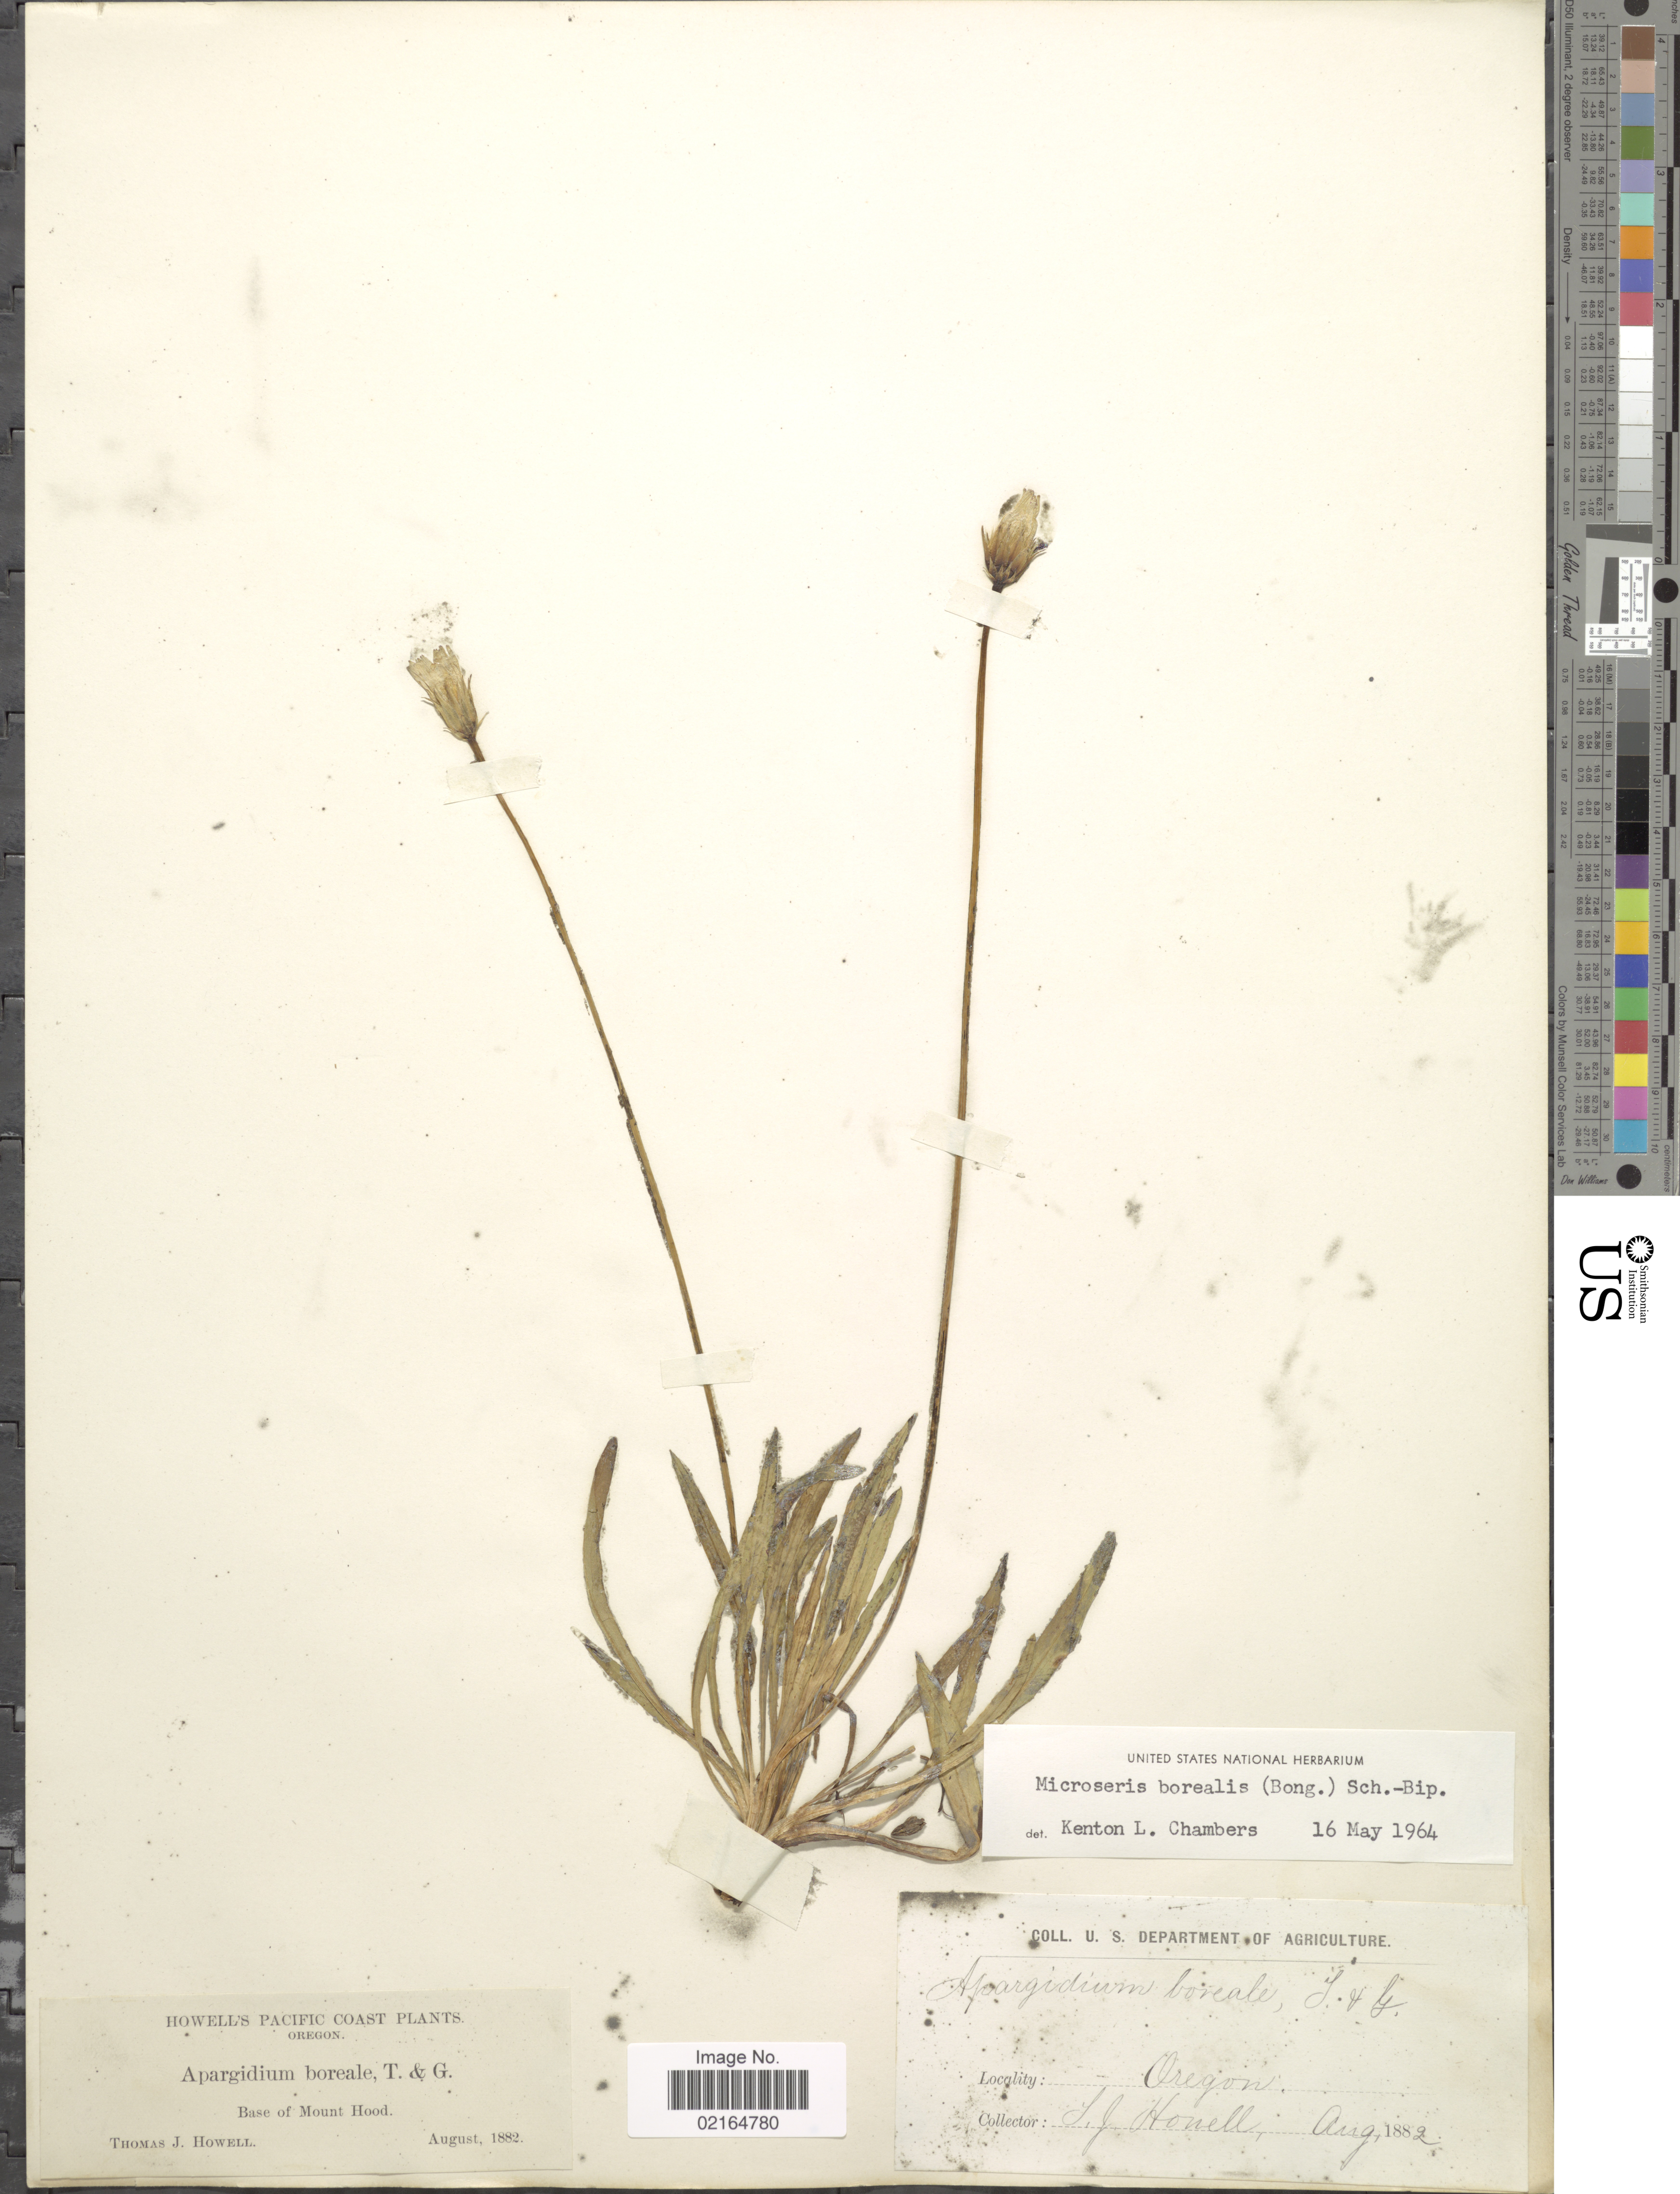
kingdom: Plantae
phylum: Tracheophyta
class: Magnoliopsida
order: Asterales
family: Asteraceae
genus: Microseris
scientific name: Microseris borealis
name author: (Bong.) Sch. Bip.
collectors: T. J. Howell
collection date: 1882-08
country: United States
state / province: Oregon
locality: Base of Mount Hood, Pacific Coast.